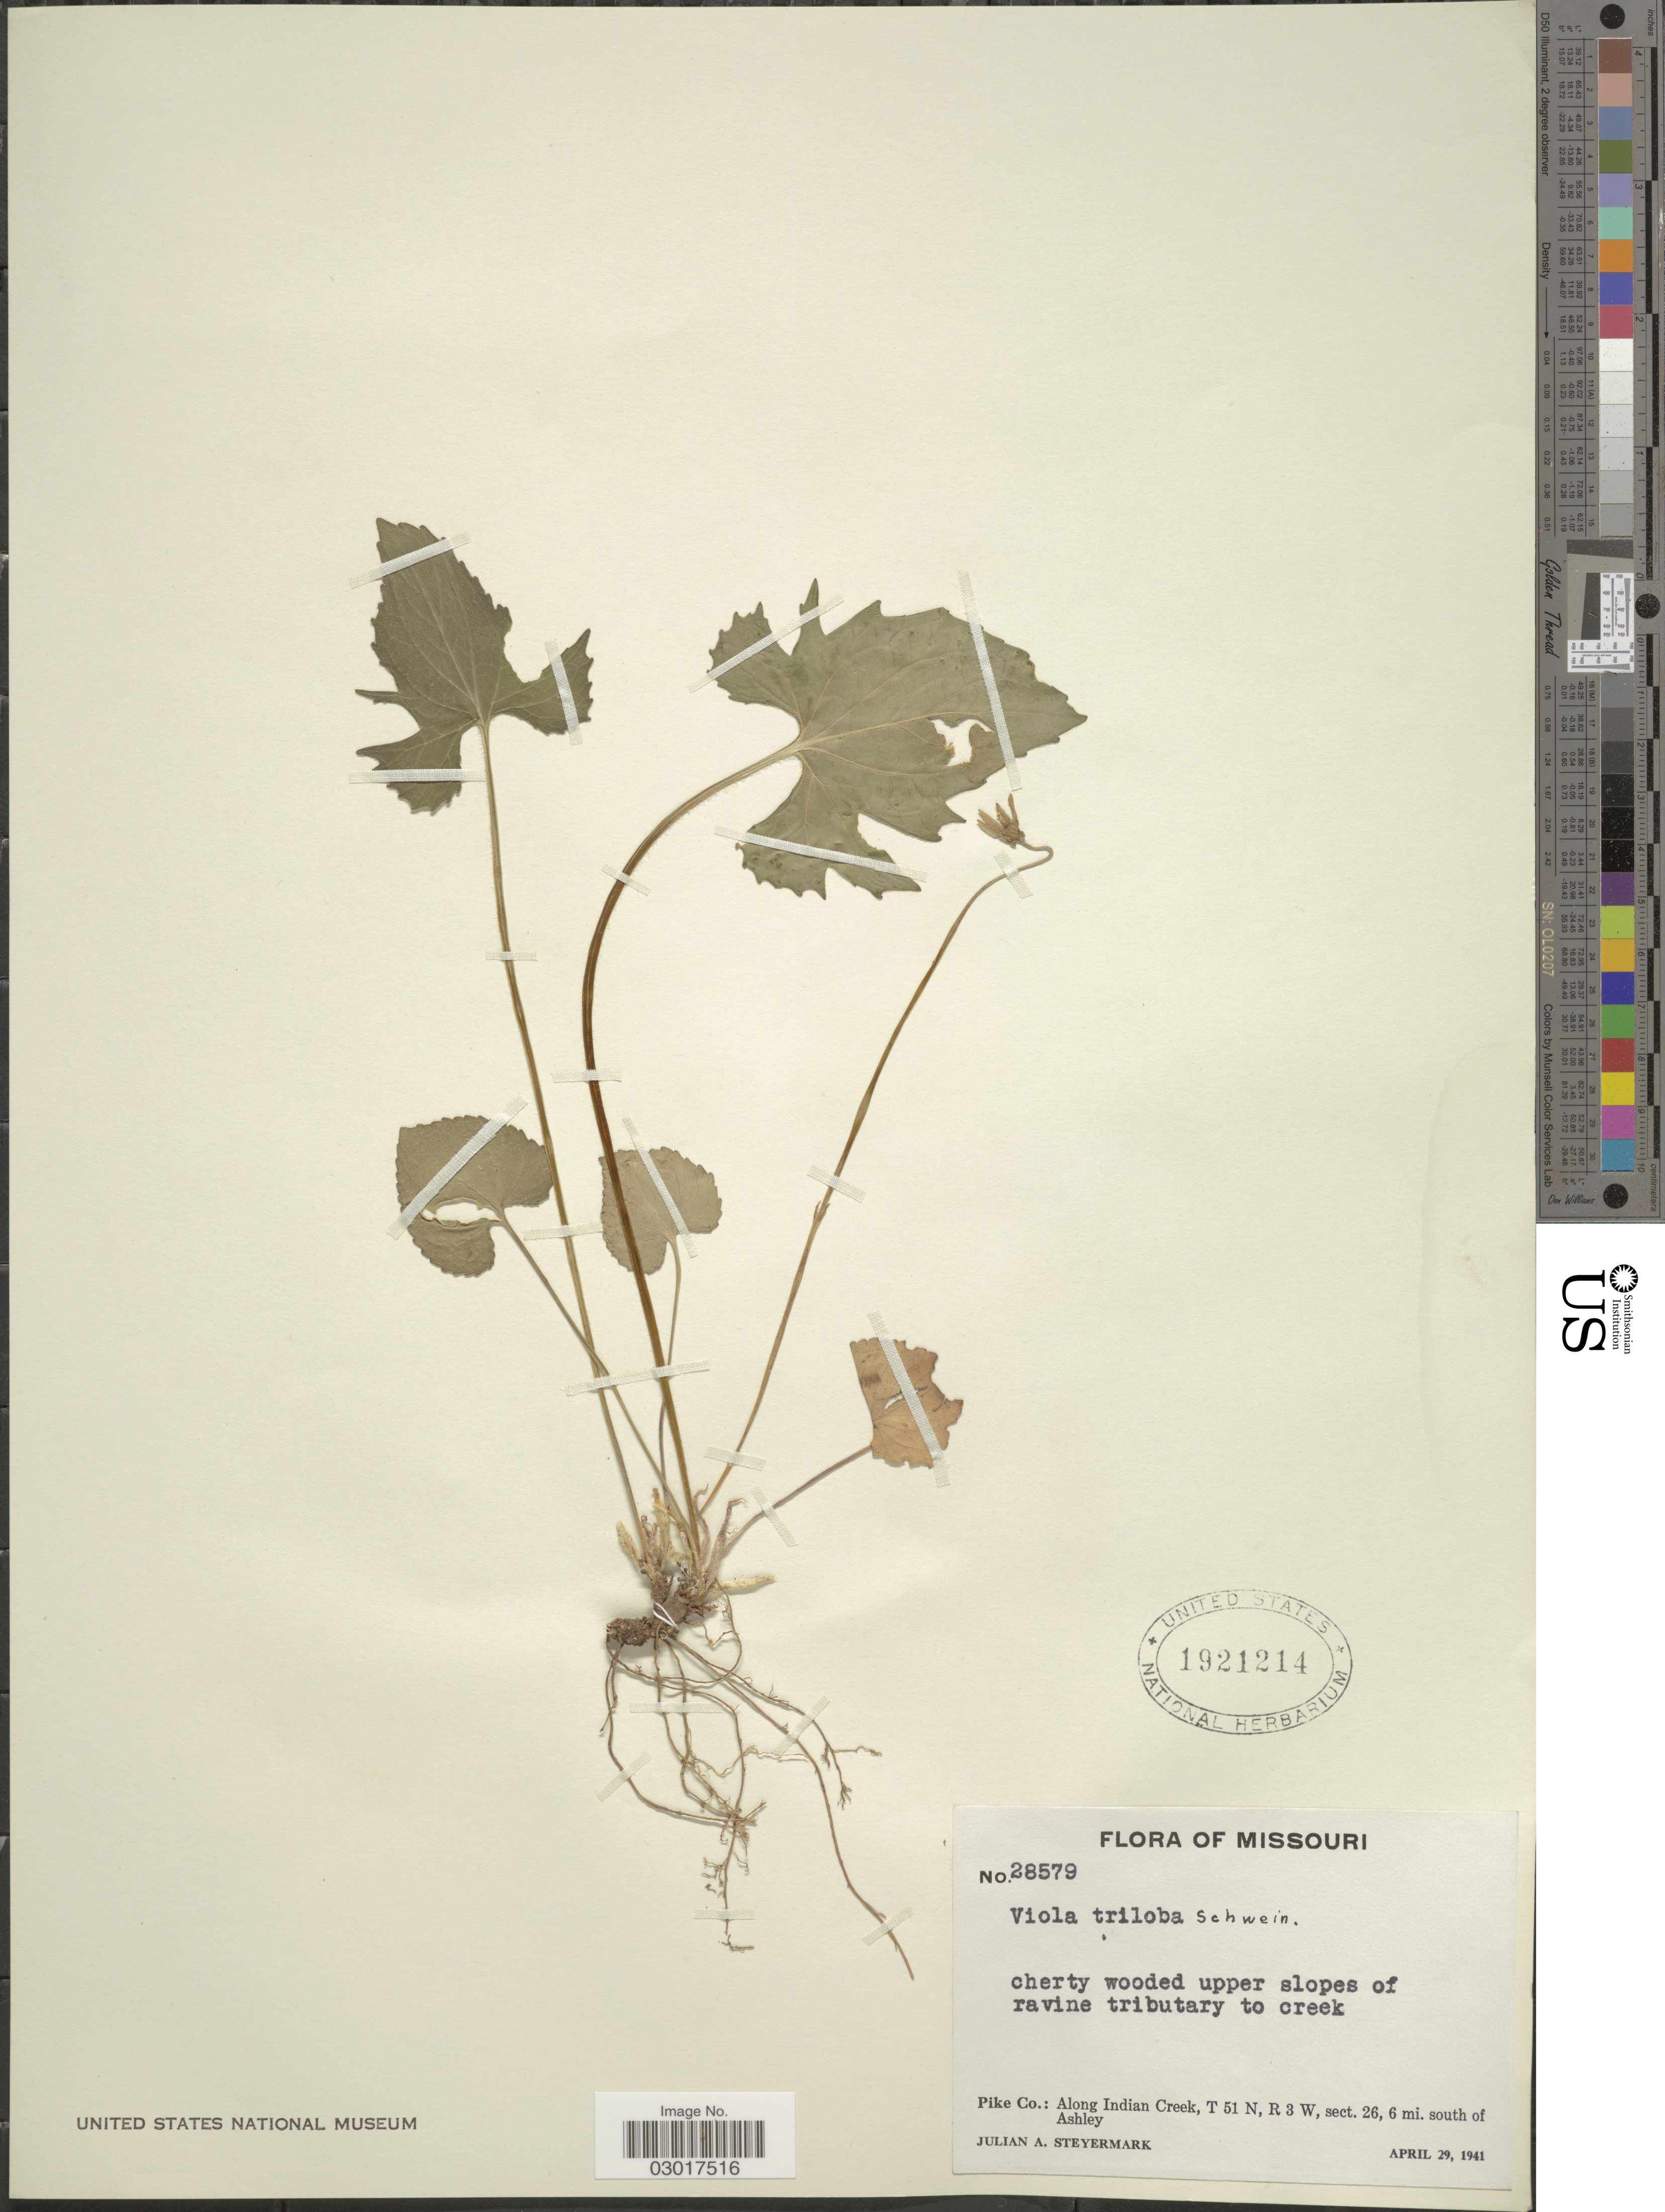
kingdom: Plantae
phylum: Tracheophyta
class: Magnoliopsida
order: Malpighiales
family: Violaceae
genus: Viola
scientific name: Viola triloba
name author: Schwein.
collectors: J. Steyermark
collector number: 28579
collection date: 1941-04-29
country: United States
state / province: Missouri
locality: Pike Co.: Along Indian Creek, T 51 N, R 3 W, sect. 26, 6 mi. south of Ashley.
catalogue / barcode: US 1921214